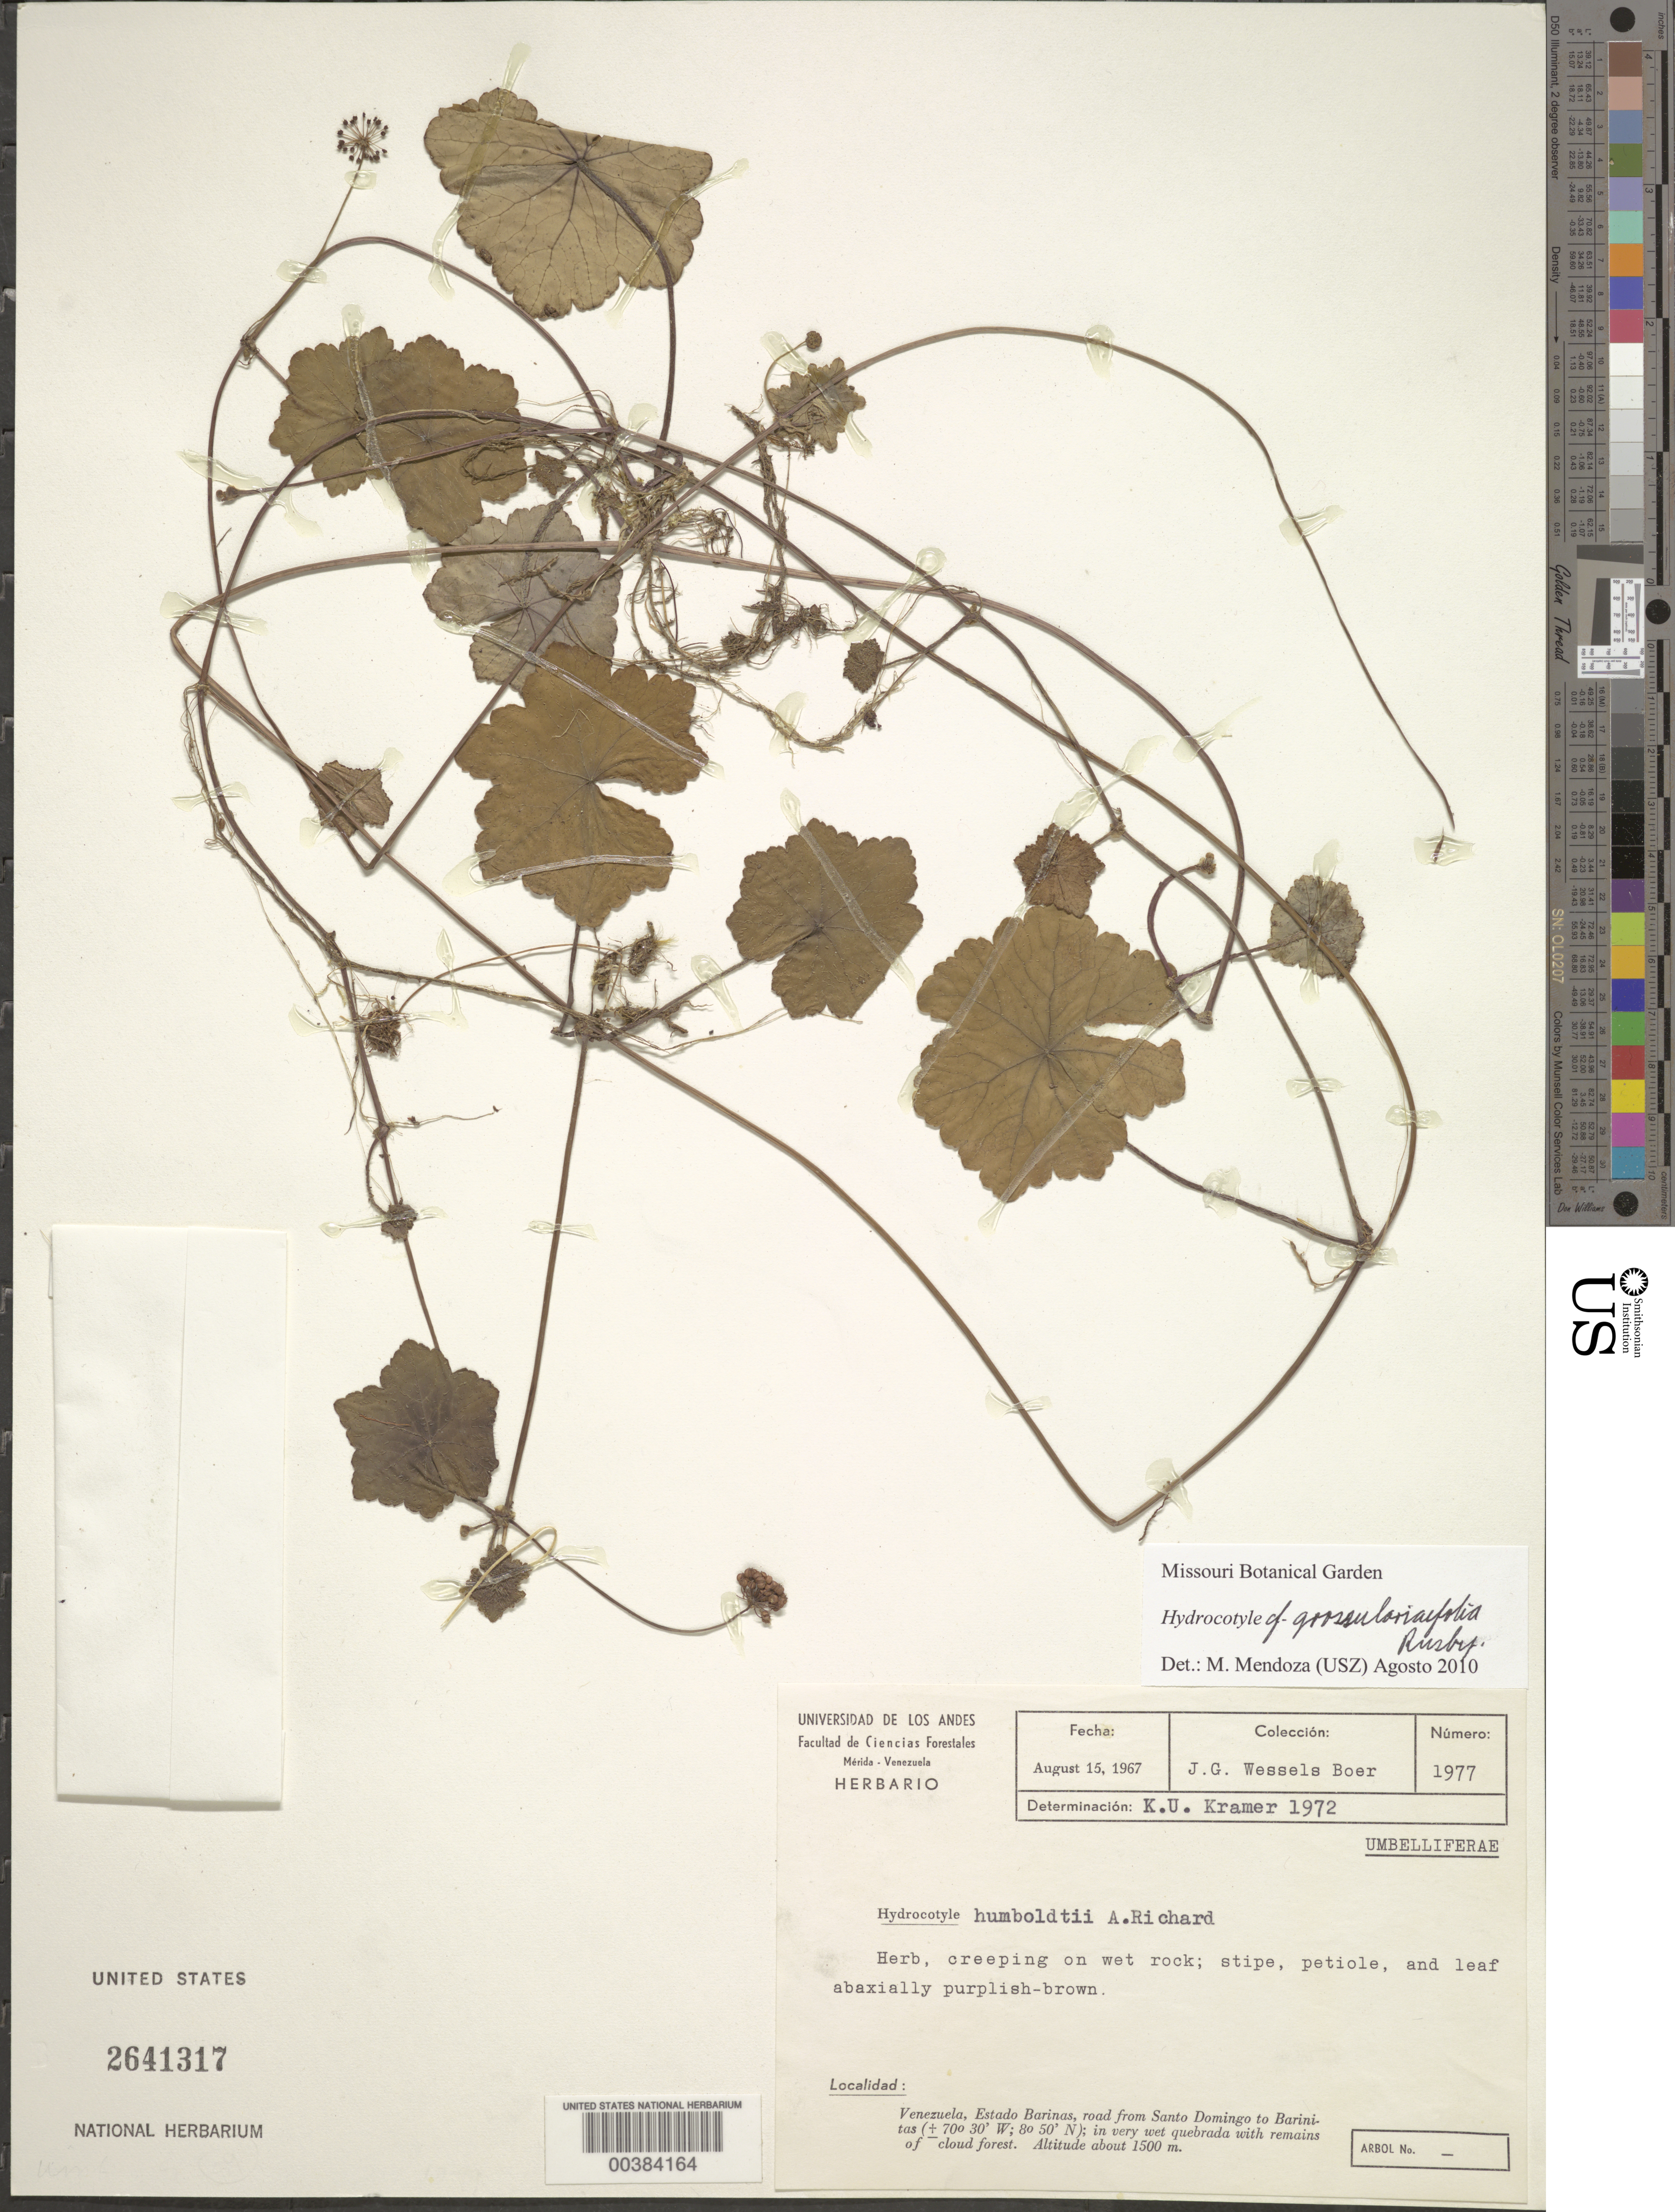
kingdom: Plantae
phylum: Tracheophyta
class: Magnoliopsida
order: Apiales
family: Araliaceae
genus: Hydrocotyle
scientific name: Hydrocotyle grossulariifolia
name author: Rusby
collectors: J. G. Wessels Boer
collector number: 1977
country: Venezuela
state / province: Barinas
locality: Road from Santo Domongo to Barinitas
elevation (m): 1500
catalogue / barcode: US 2641317